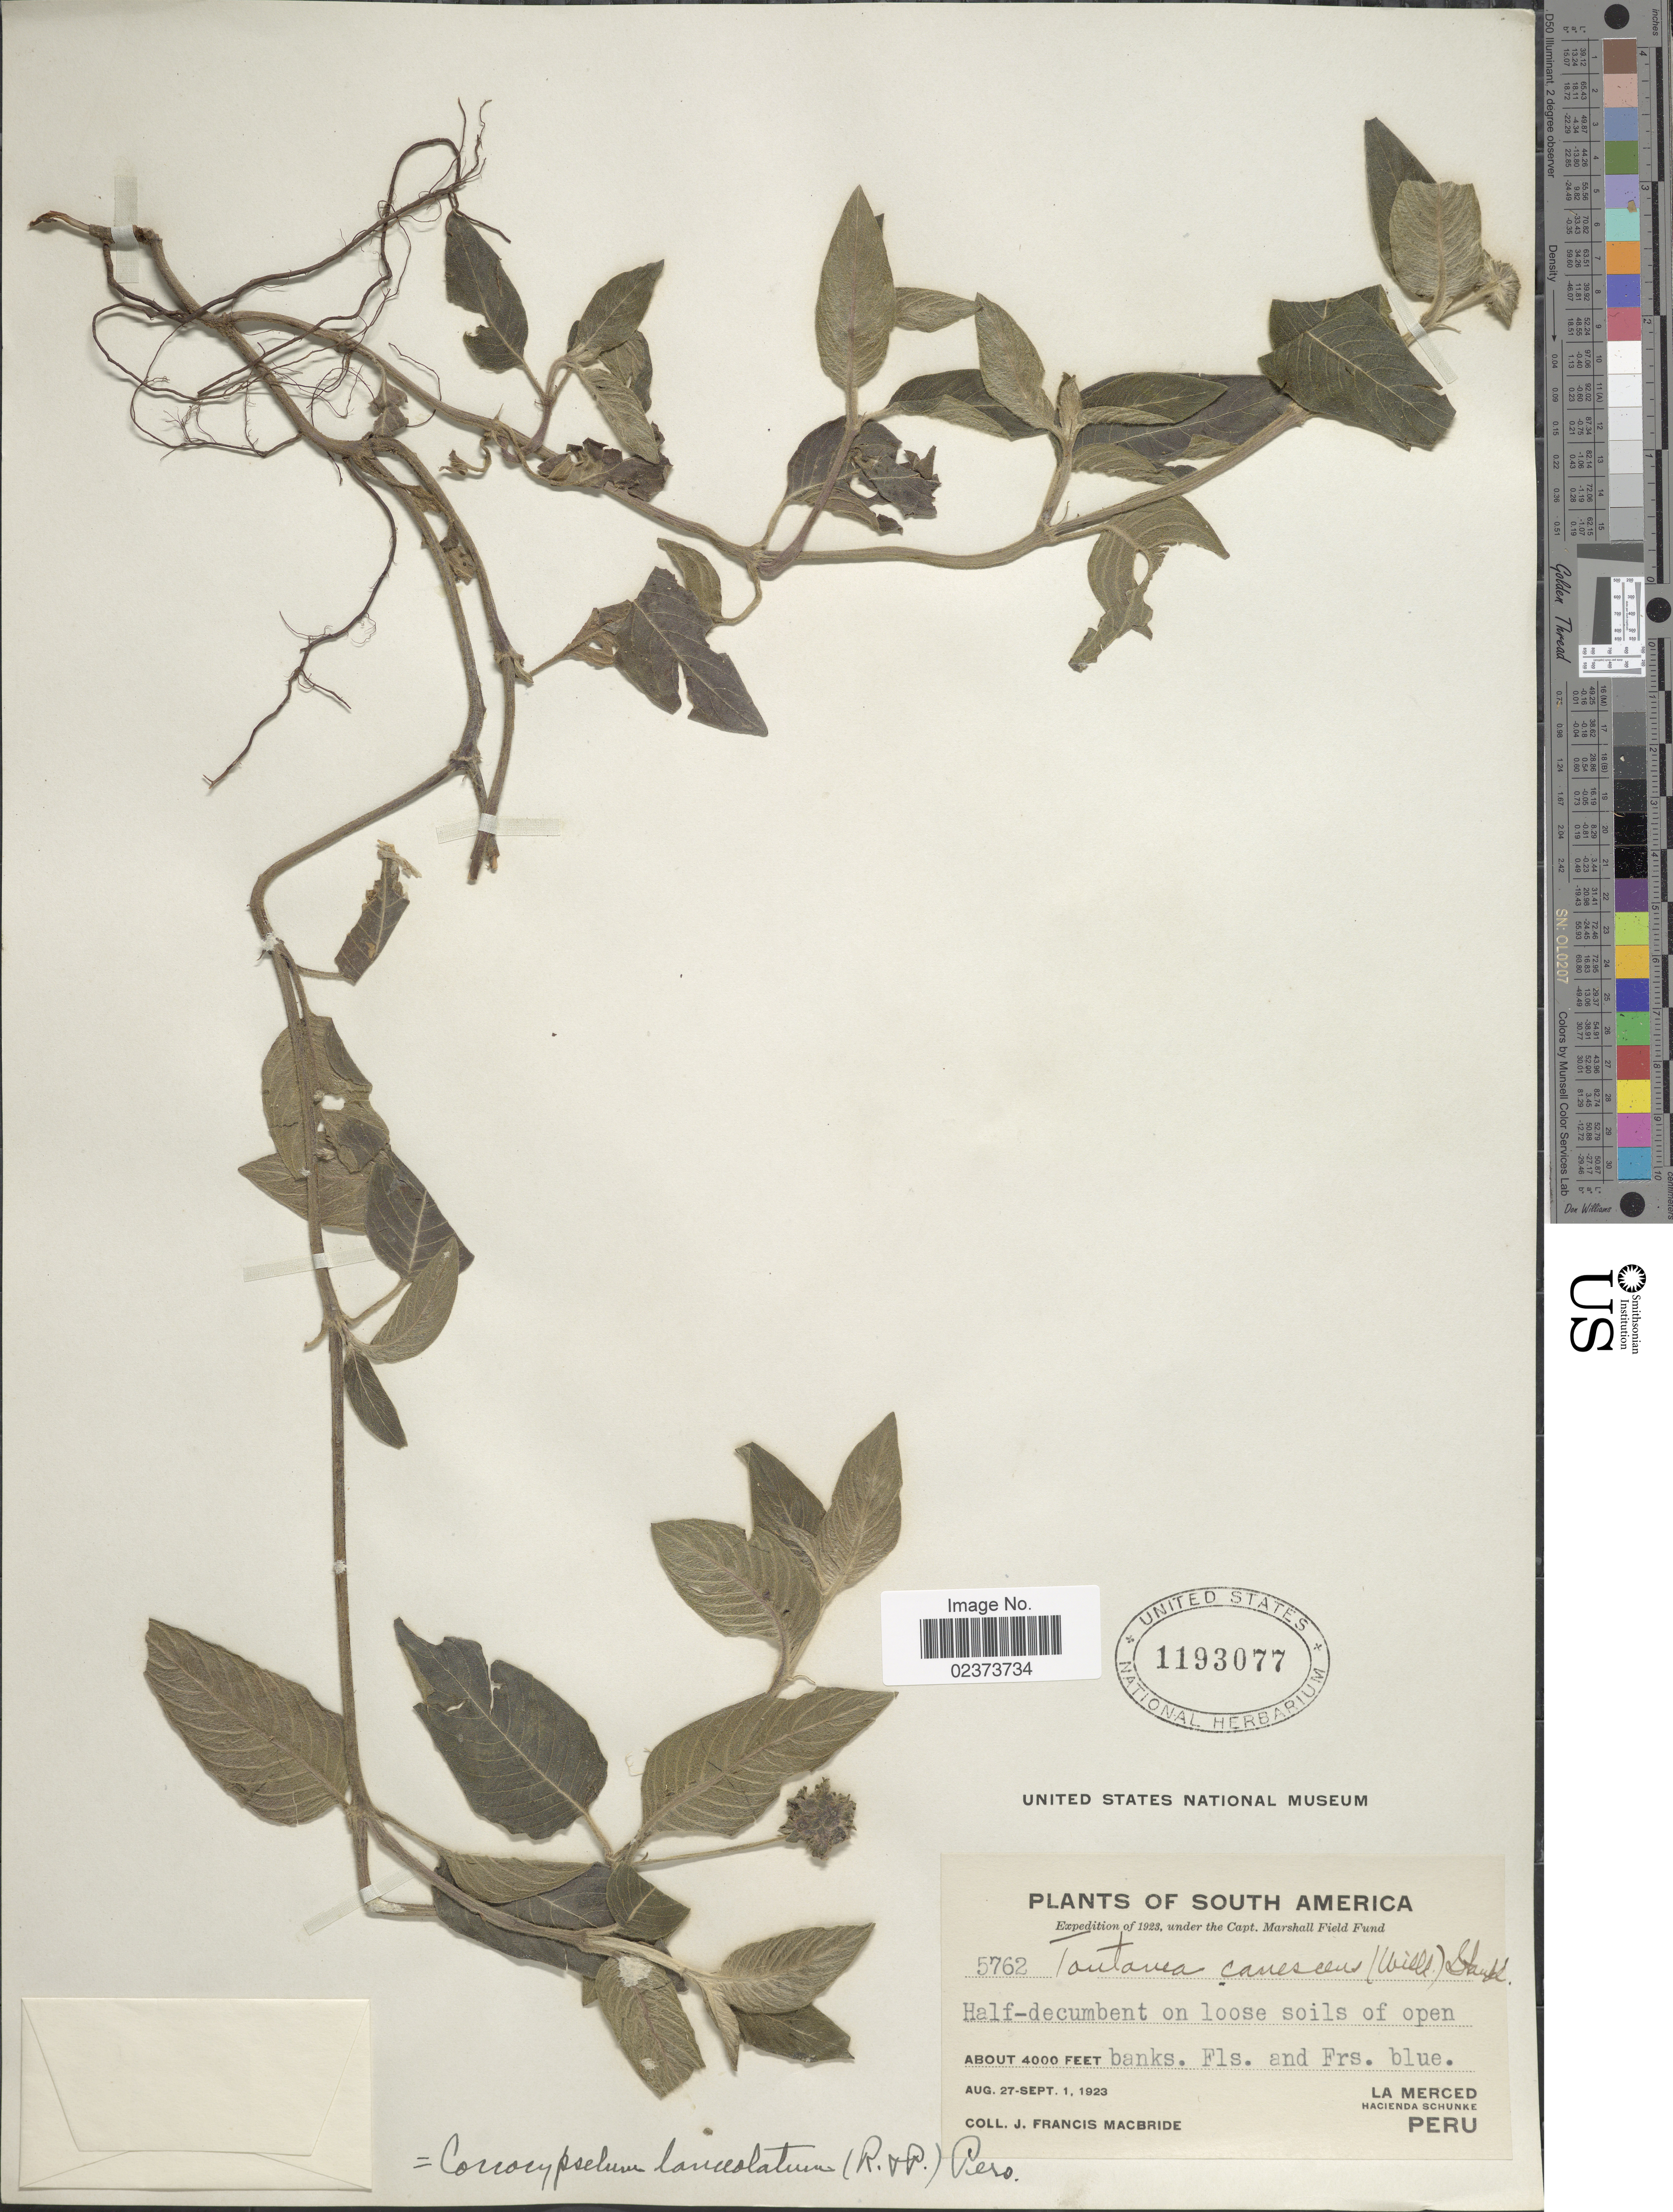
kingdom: Plantae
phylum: Tracheophyta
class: Magnoliopsida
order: Gentianales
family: Rubiaceae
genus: Coccocypselum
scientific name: Coccocypselum lanceolatum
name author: (Ruiz & Pav.) Pers.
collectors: J. F. Macbride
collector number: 5762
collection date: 1923-08-27/1923-09-01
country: Peru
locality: Half-decumbent on loose soils of open banks, La Merced, Hacienda Schunke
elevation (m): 1219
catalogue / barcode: US 1193077